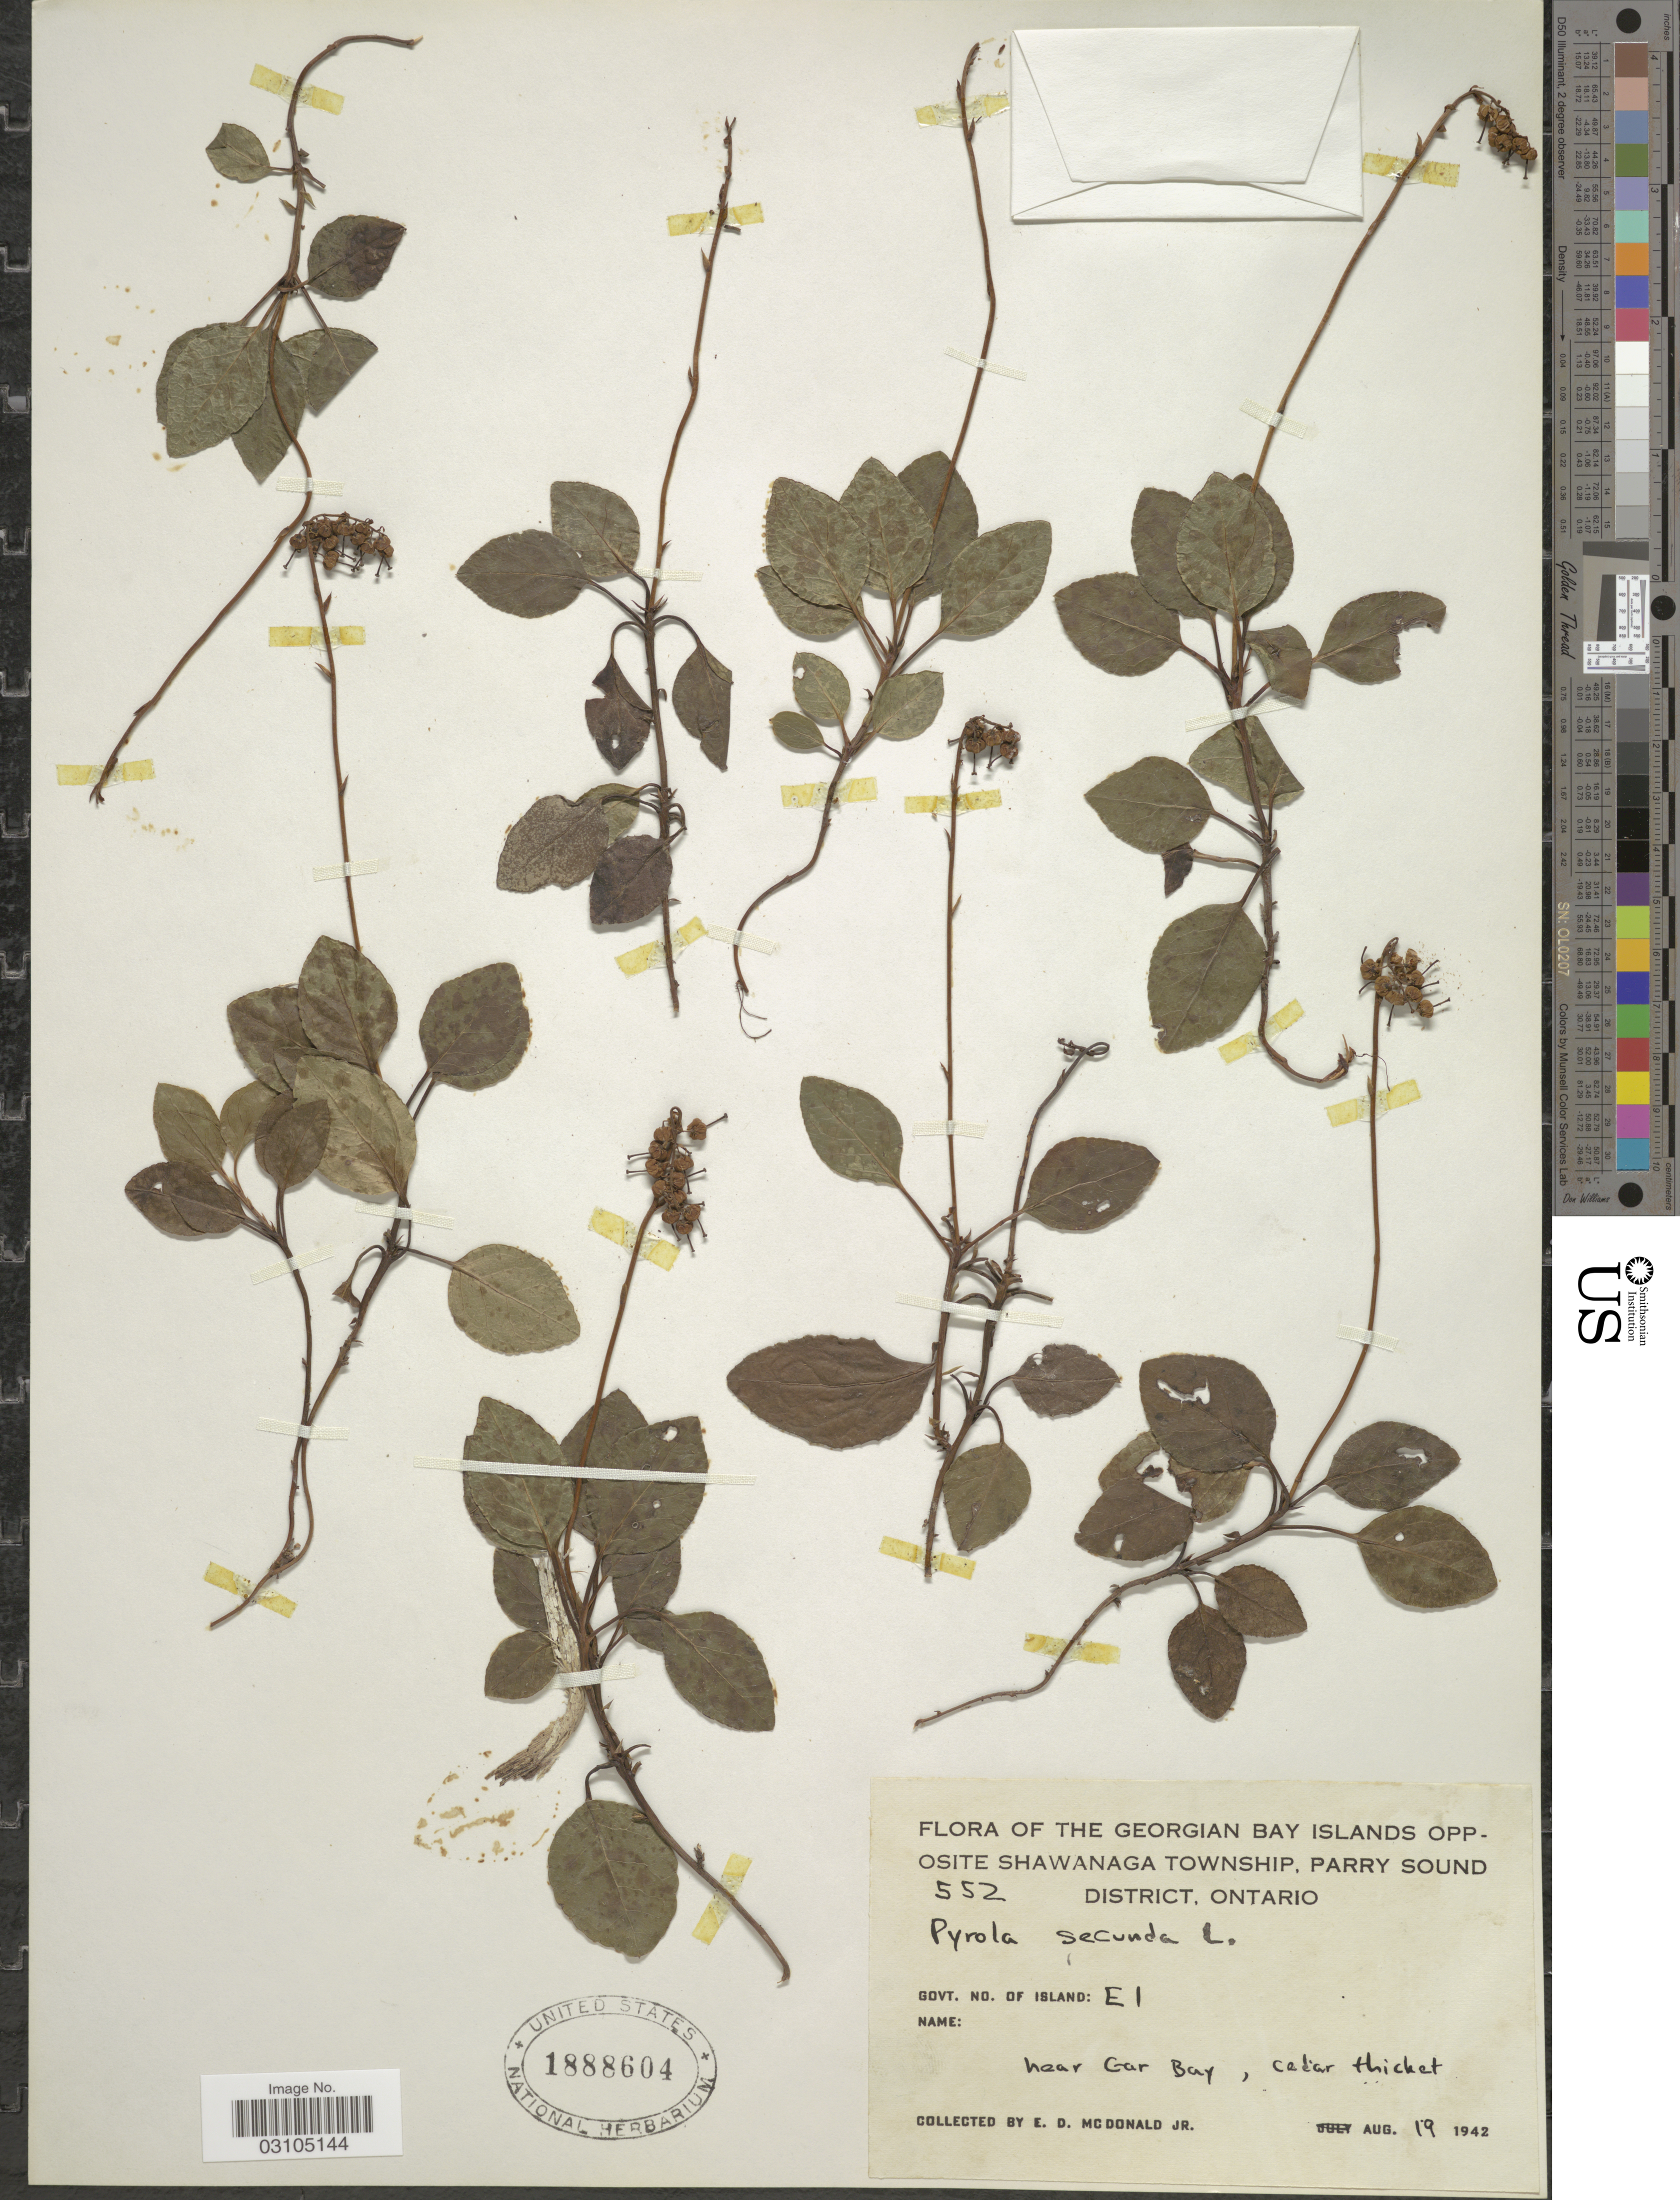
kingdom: Plantae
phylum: Tracheophyta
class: Magnoliopsida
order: Ericales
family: Ericaceae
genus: Orthilia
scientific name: Orthilia secunda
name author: (L.) House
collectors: E. D. McDonald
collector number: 552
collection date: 1942-08-19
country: Canada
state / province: Ontario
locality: Georgian Bay Islands opposite Shawanaga Township, Parry Sound District. Govt. no. of island: E1. Near Gar Bay, Cedar thicket.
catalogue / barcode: US 1888604